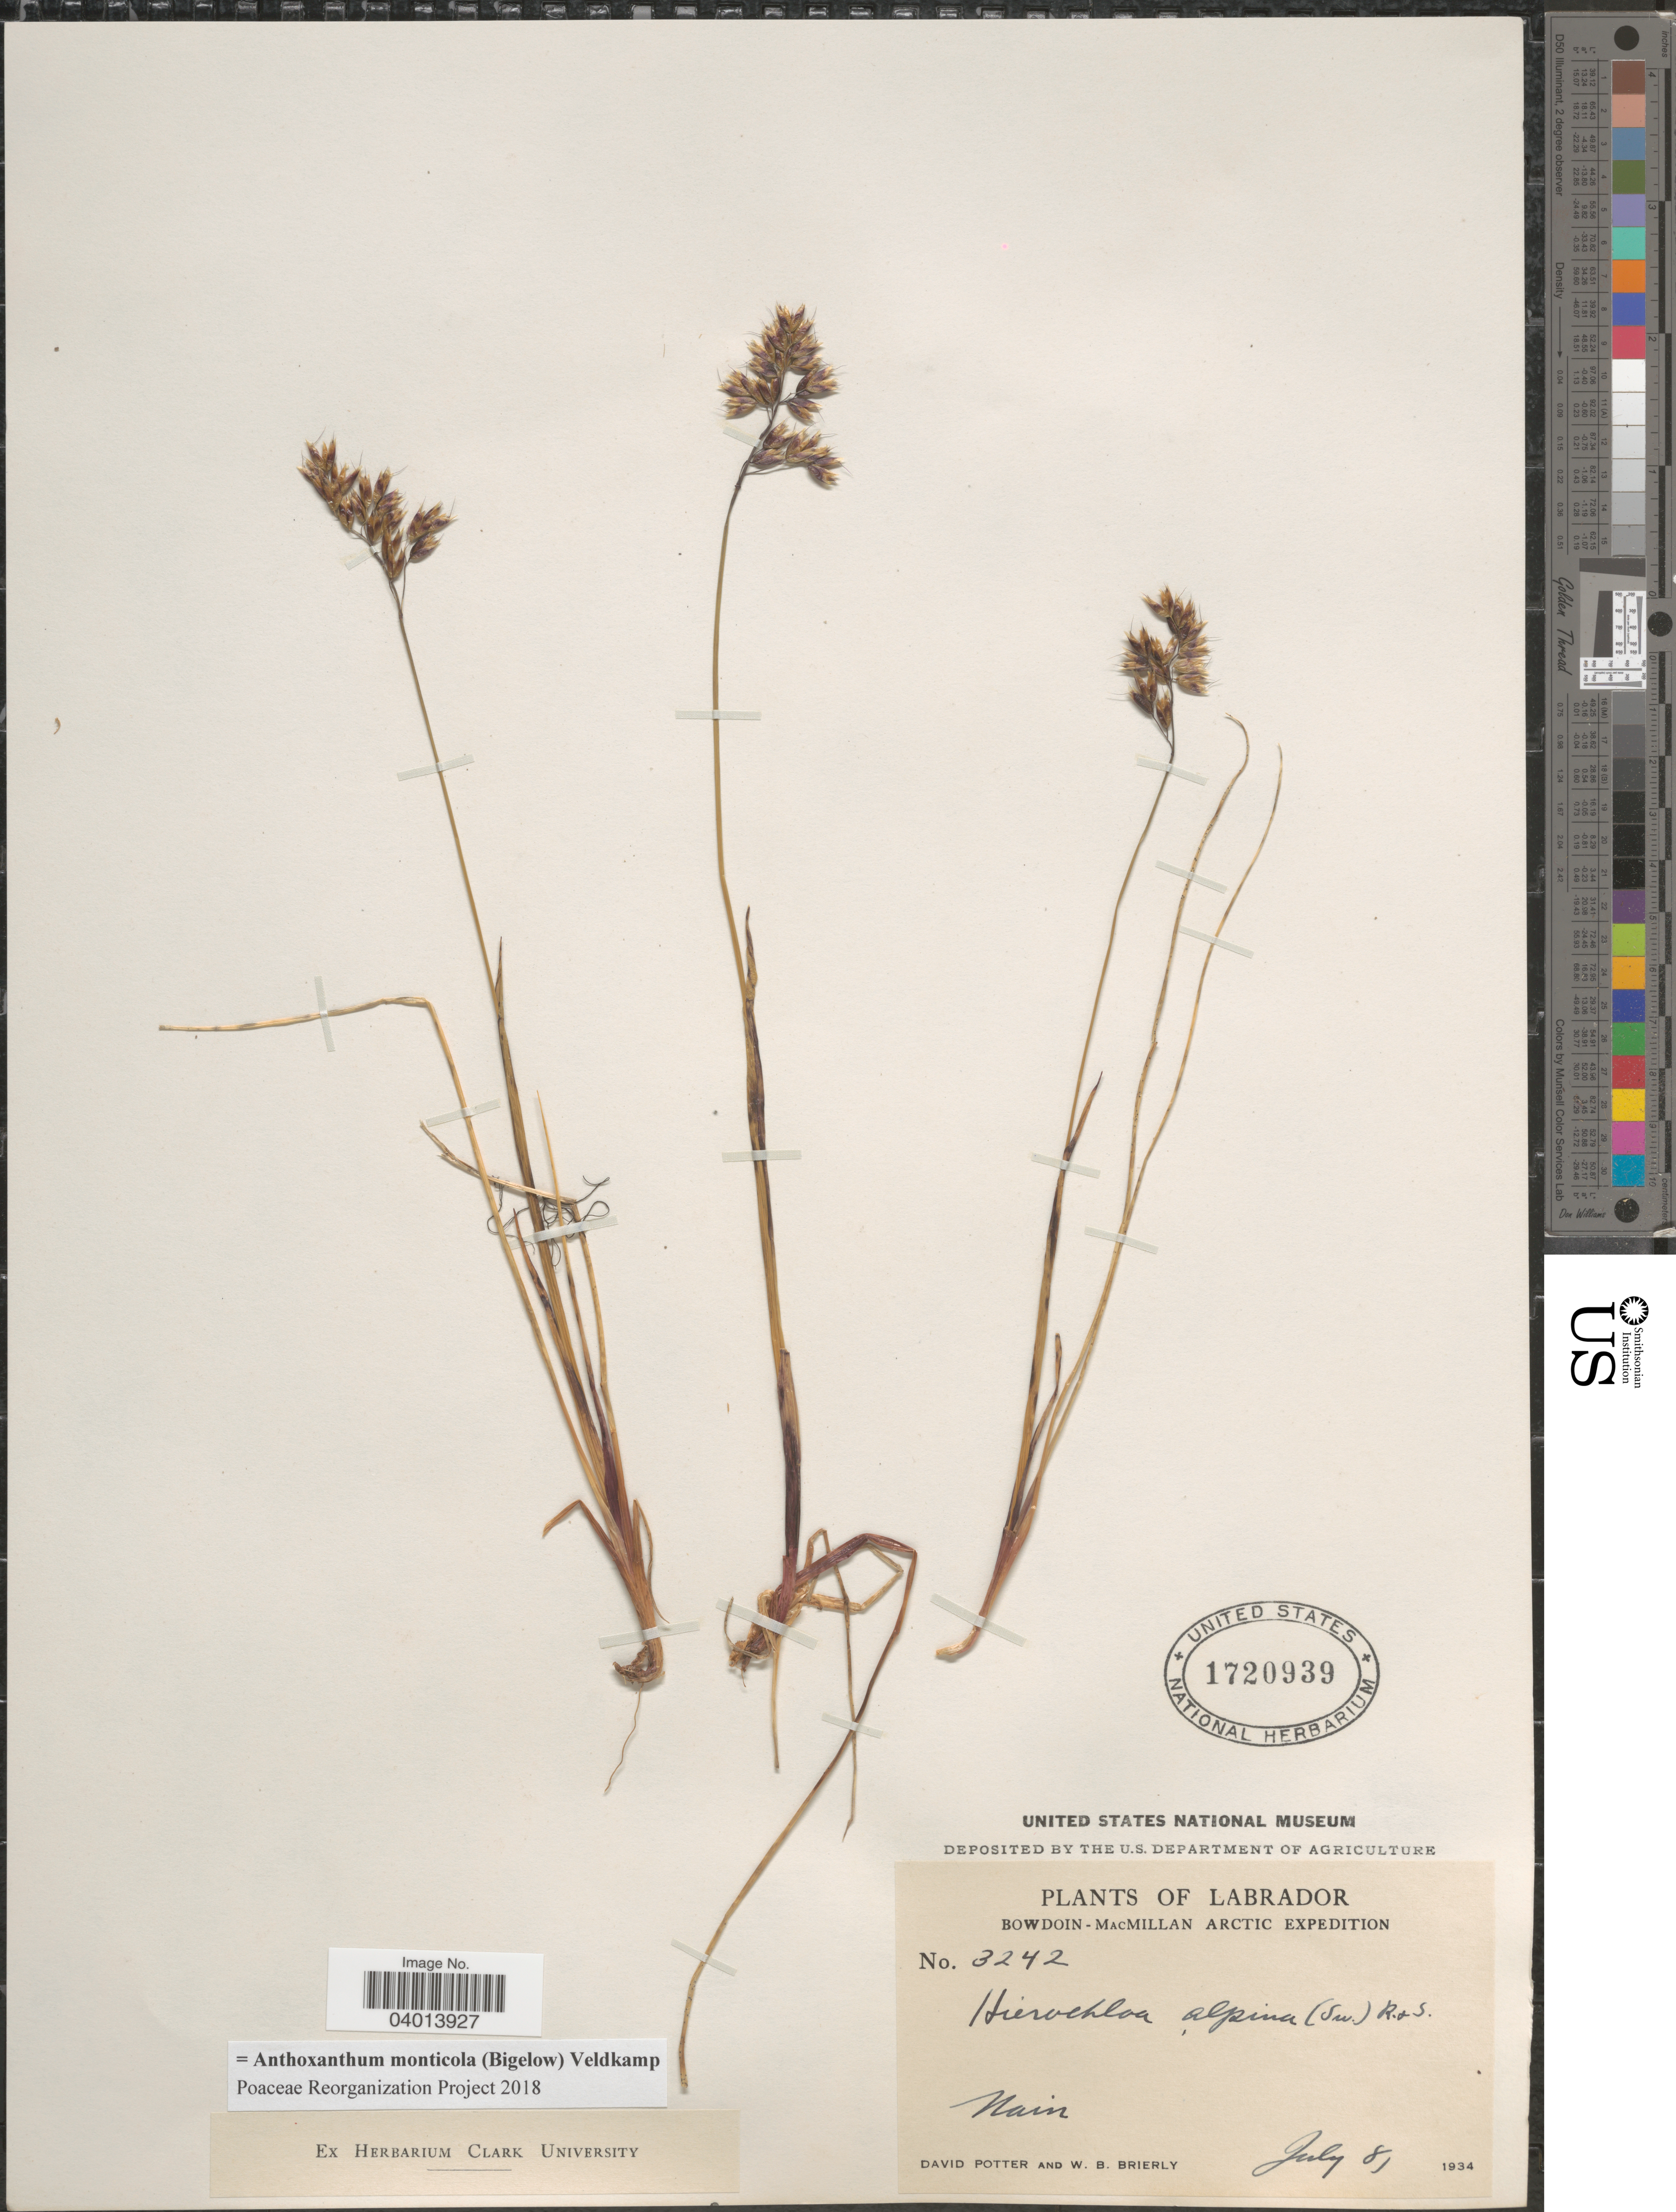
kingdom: Plantae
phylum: Tracheophyta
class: Liliopsida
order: Poales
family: Poaceae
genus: Anthoxanthum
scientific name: Anthoxanthum monticola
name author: (Bigelow) Veldkamp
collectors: D. Potter & W. Brierly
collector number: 3242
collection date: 1934-07-08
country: Canada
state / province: Newfoundland and Labrador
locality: Labrador. Nain.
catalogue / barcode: US 1720939